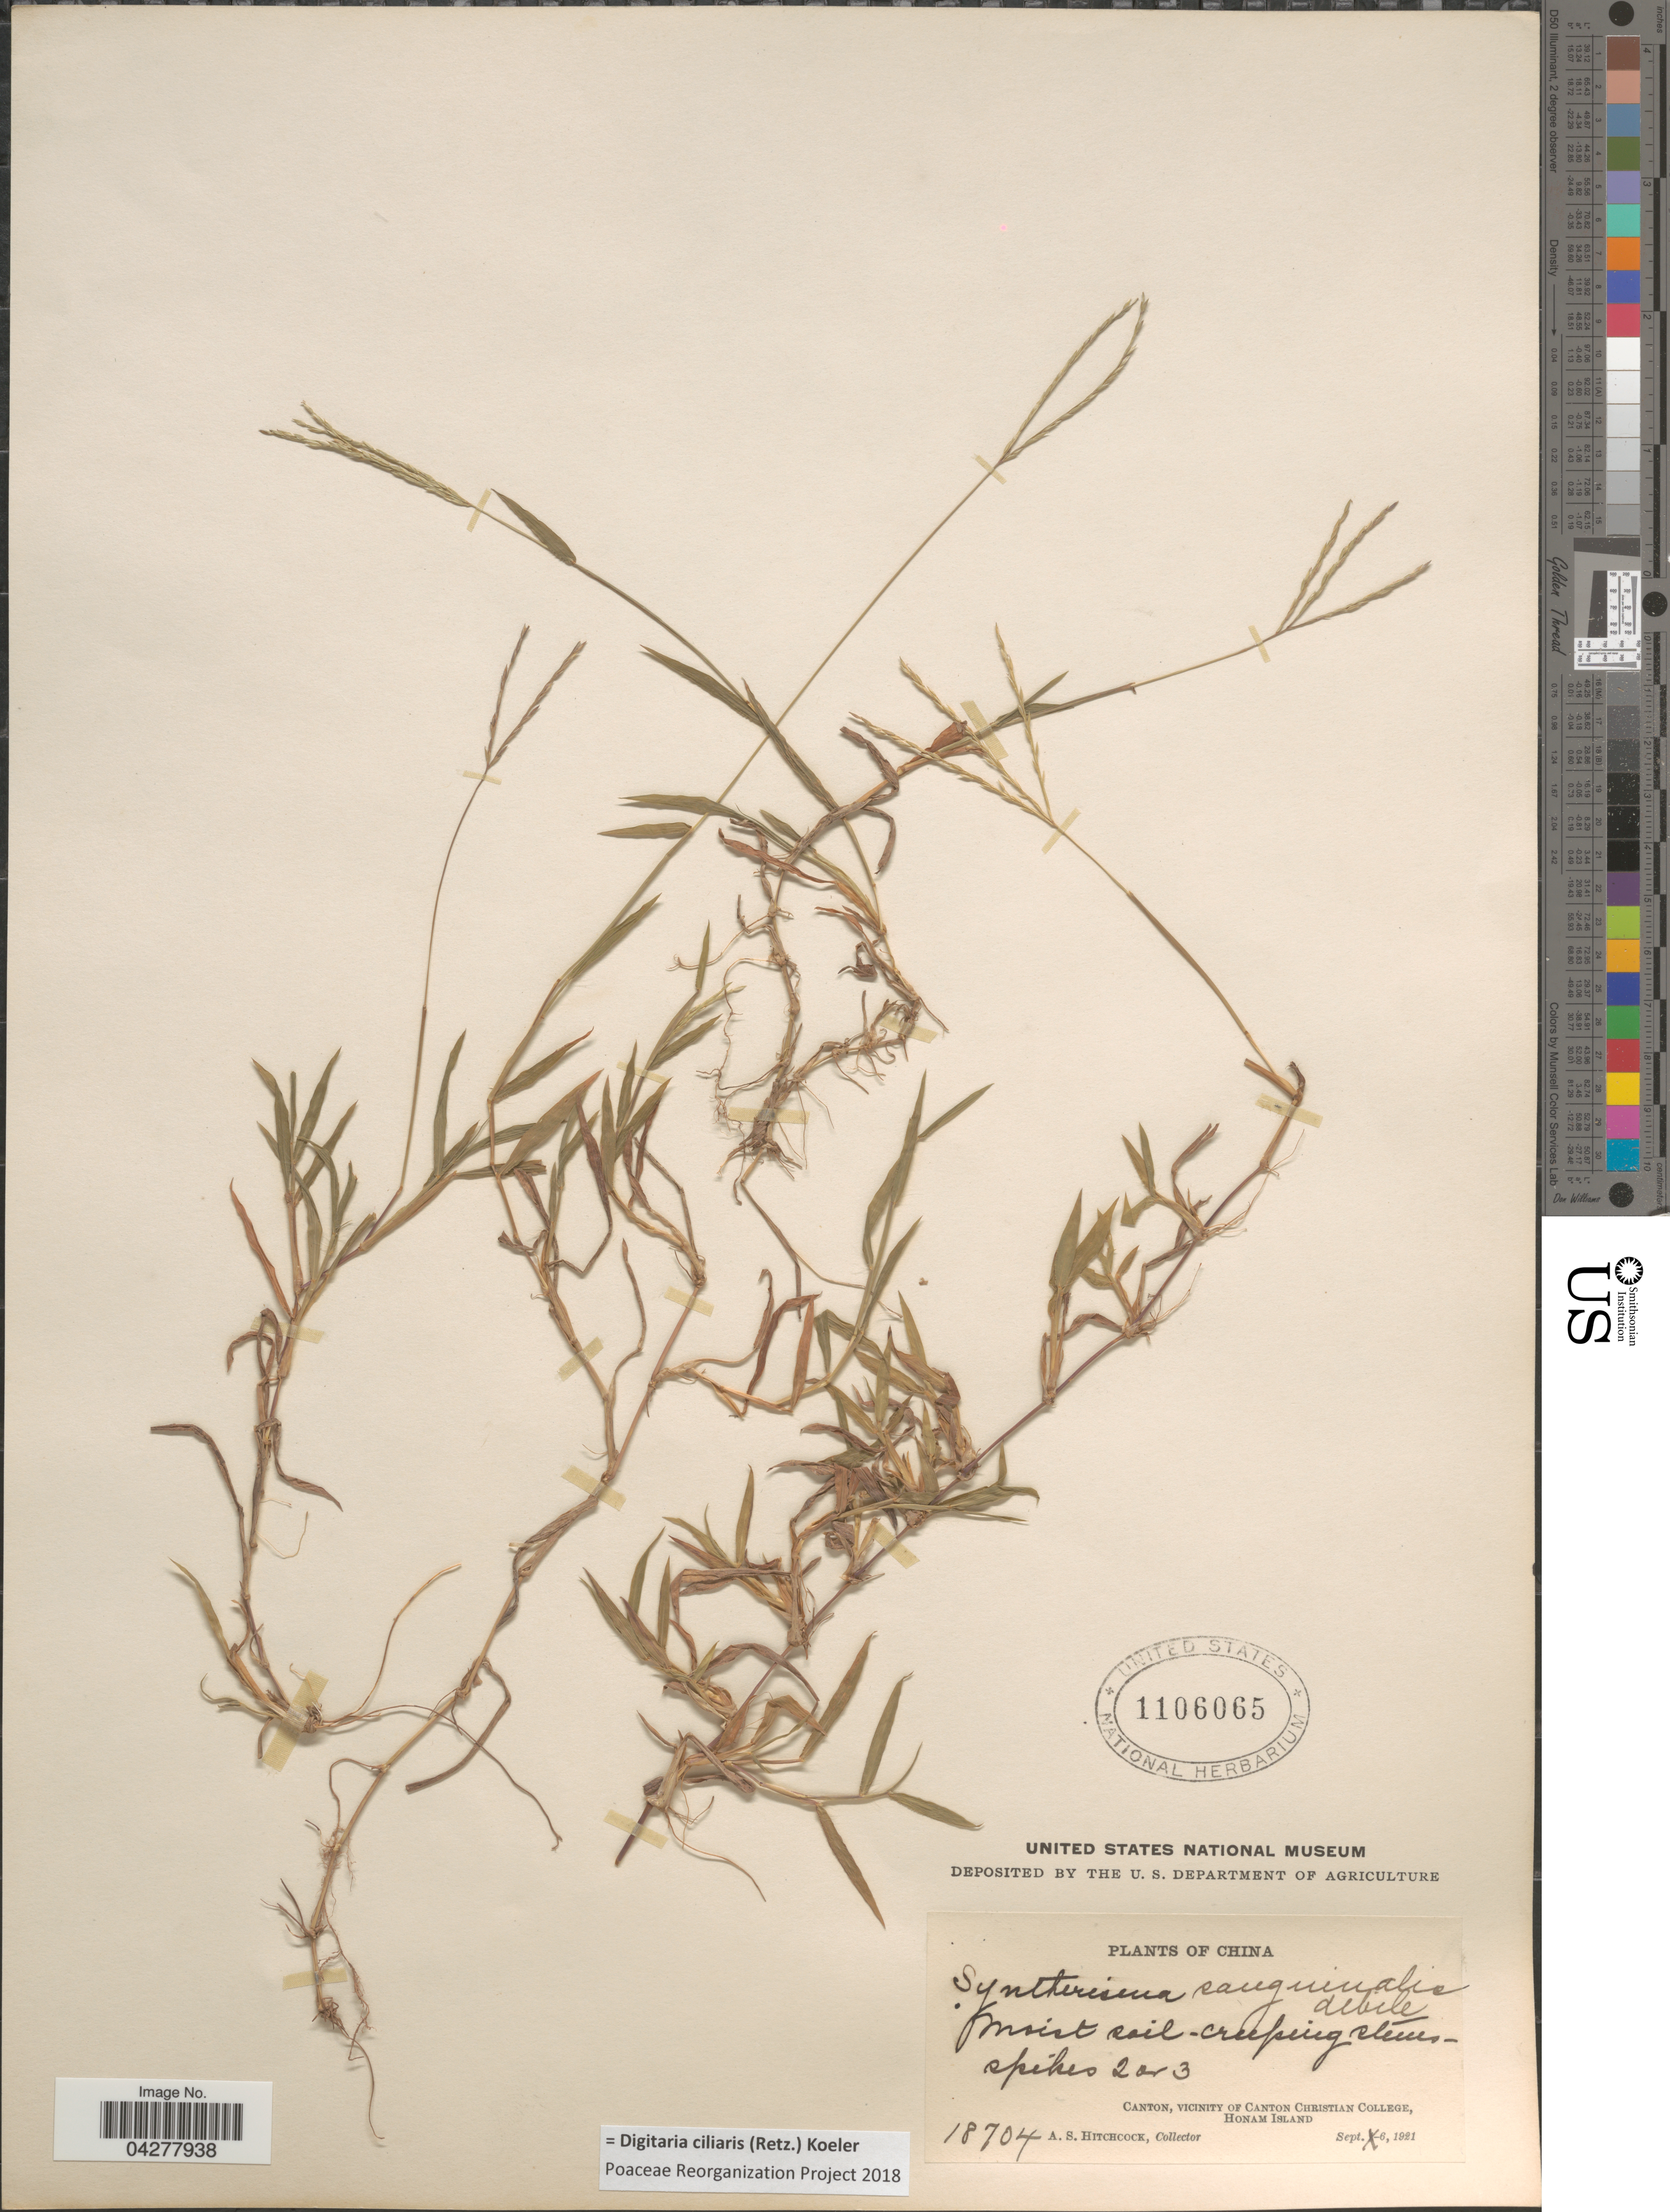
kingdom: Plantae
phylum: Tracheophyta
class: Liliopsida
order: Poales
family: Poaceae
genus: Digitaria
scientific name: Digitaria ciliaris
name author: (Retz.) Koeler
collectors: A. S. Hitchcock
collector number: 18704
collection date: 1921-09-06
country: China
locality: Canton, Vicinity of Canton Christian College, Honam Island.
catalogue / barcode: US 1106065